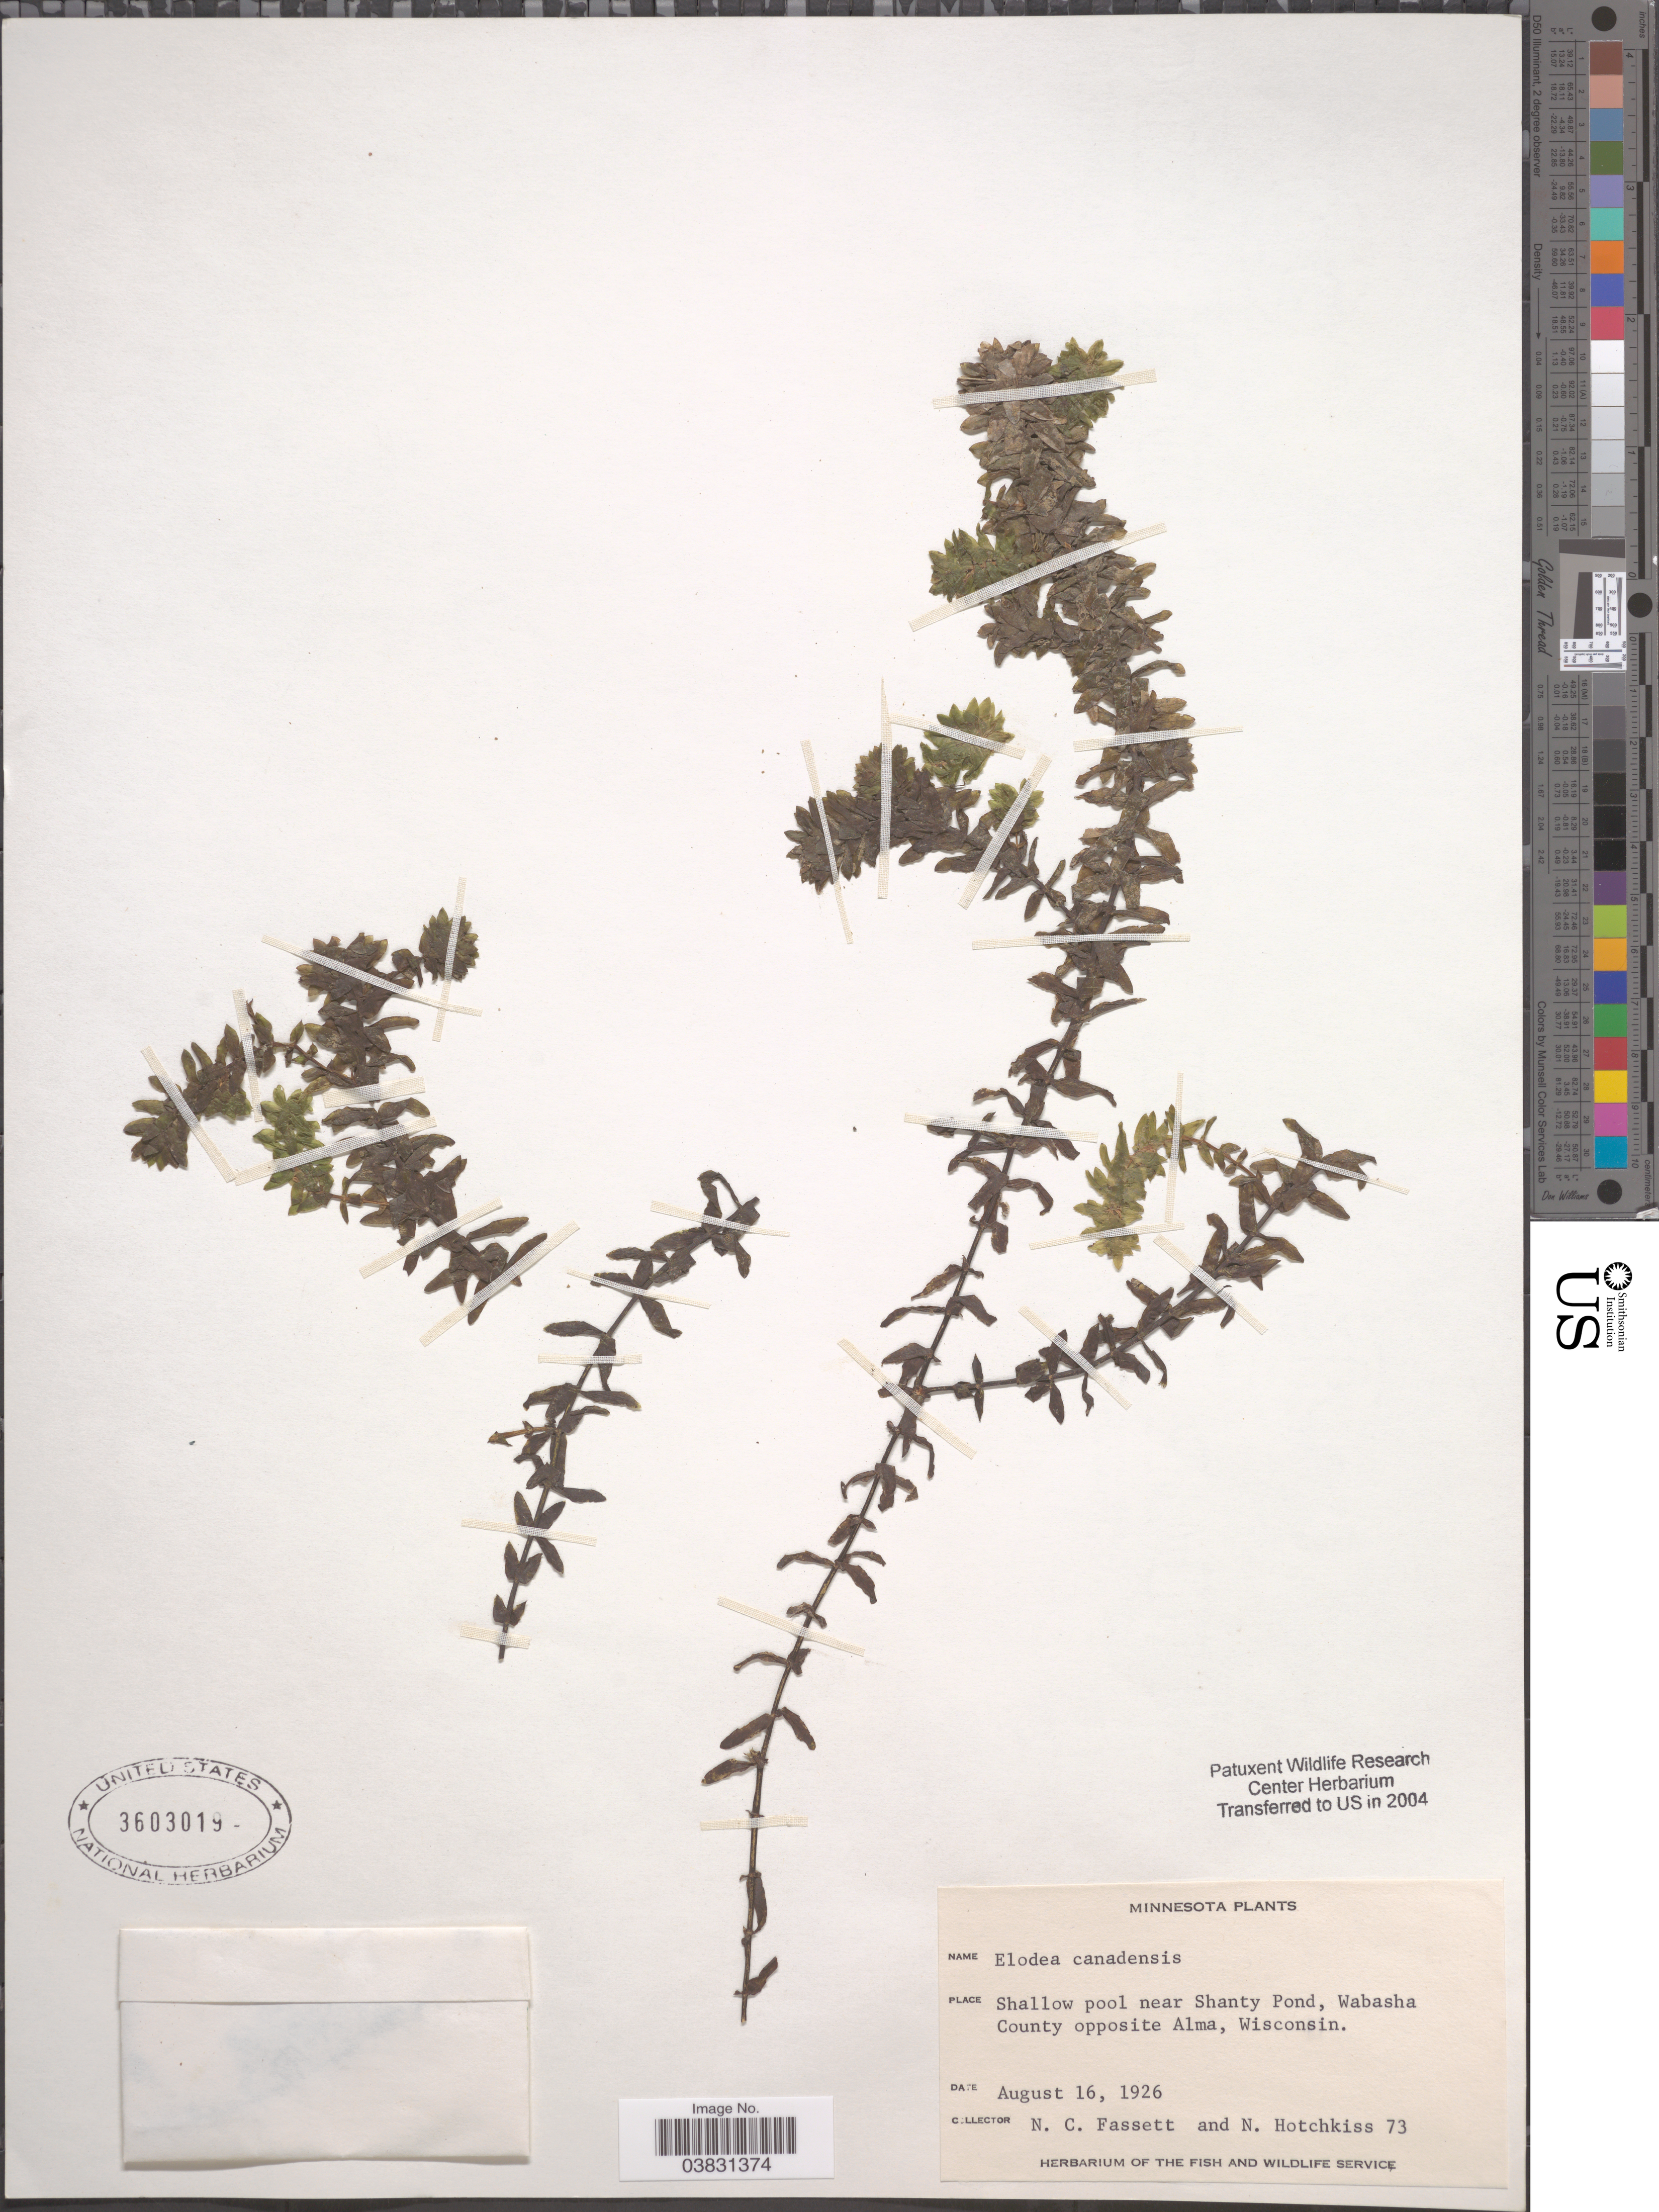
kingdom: Plantae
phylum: Tracheophyta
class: Liliopsida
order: Alismatales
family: Hydrocharitaceae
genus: Elodea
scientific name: Elodea canadensis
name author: Michx.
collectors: N. C. Fassett & N. Hotchkiss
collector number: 73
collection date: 1926-08-16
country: United States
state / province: Minnesota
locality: Near Shanty Pond, Wabasha County opposite Alma, Wisconsin.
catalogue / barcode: US 3603019